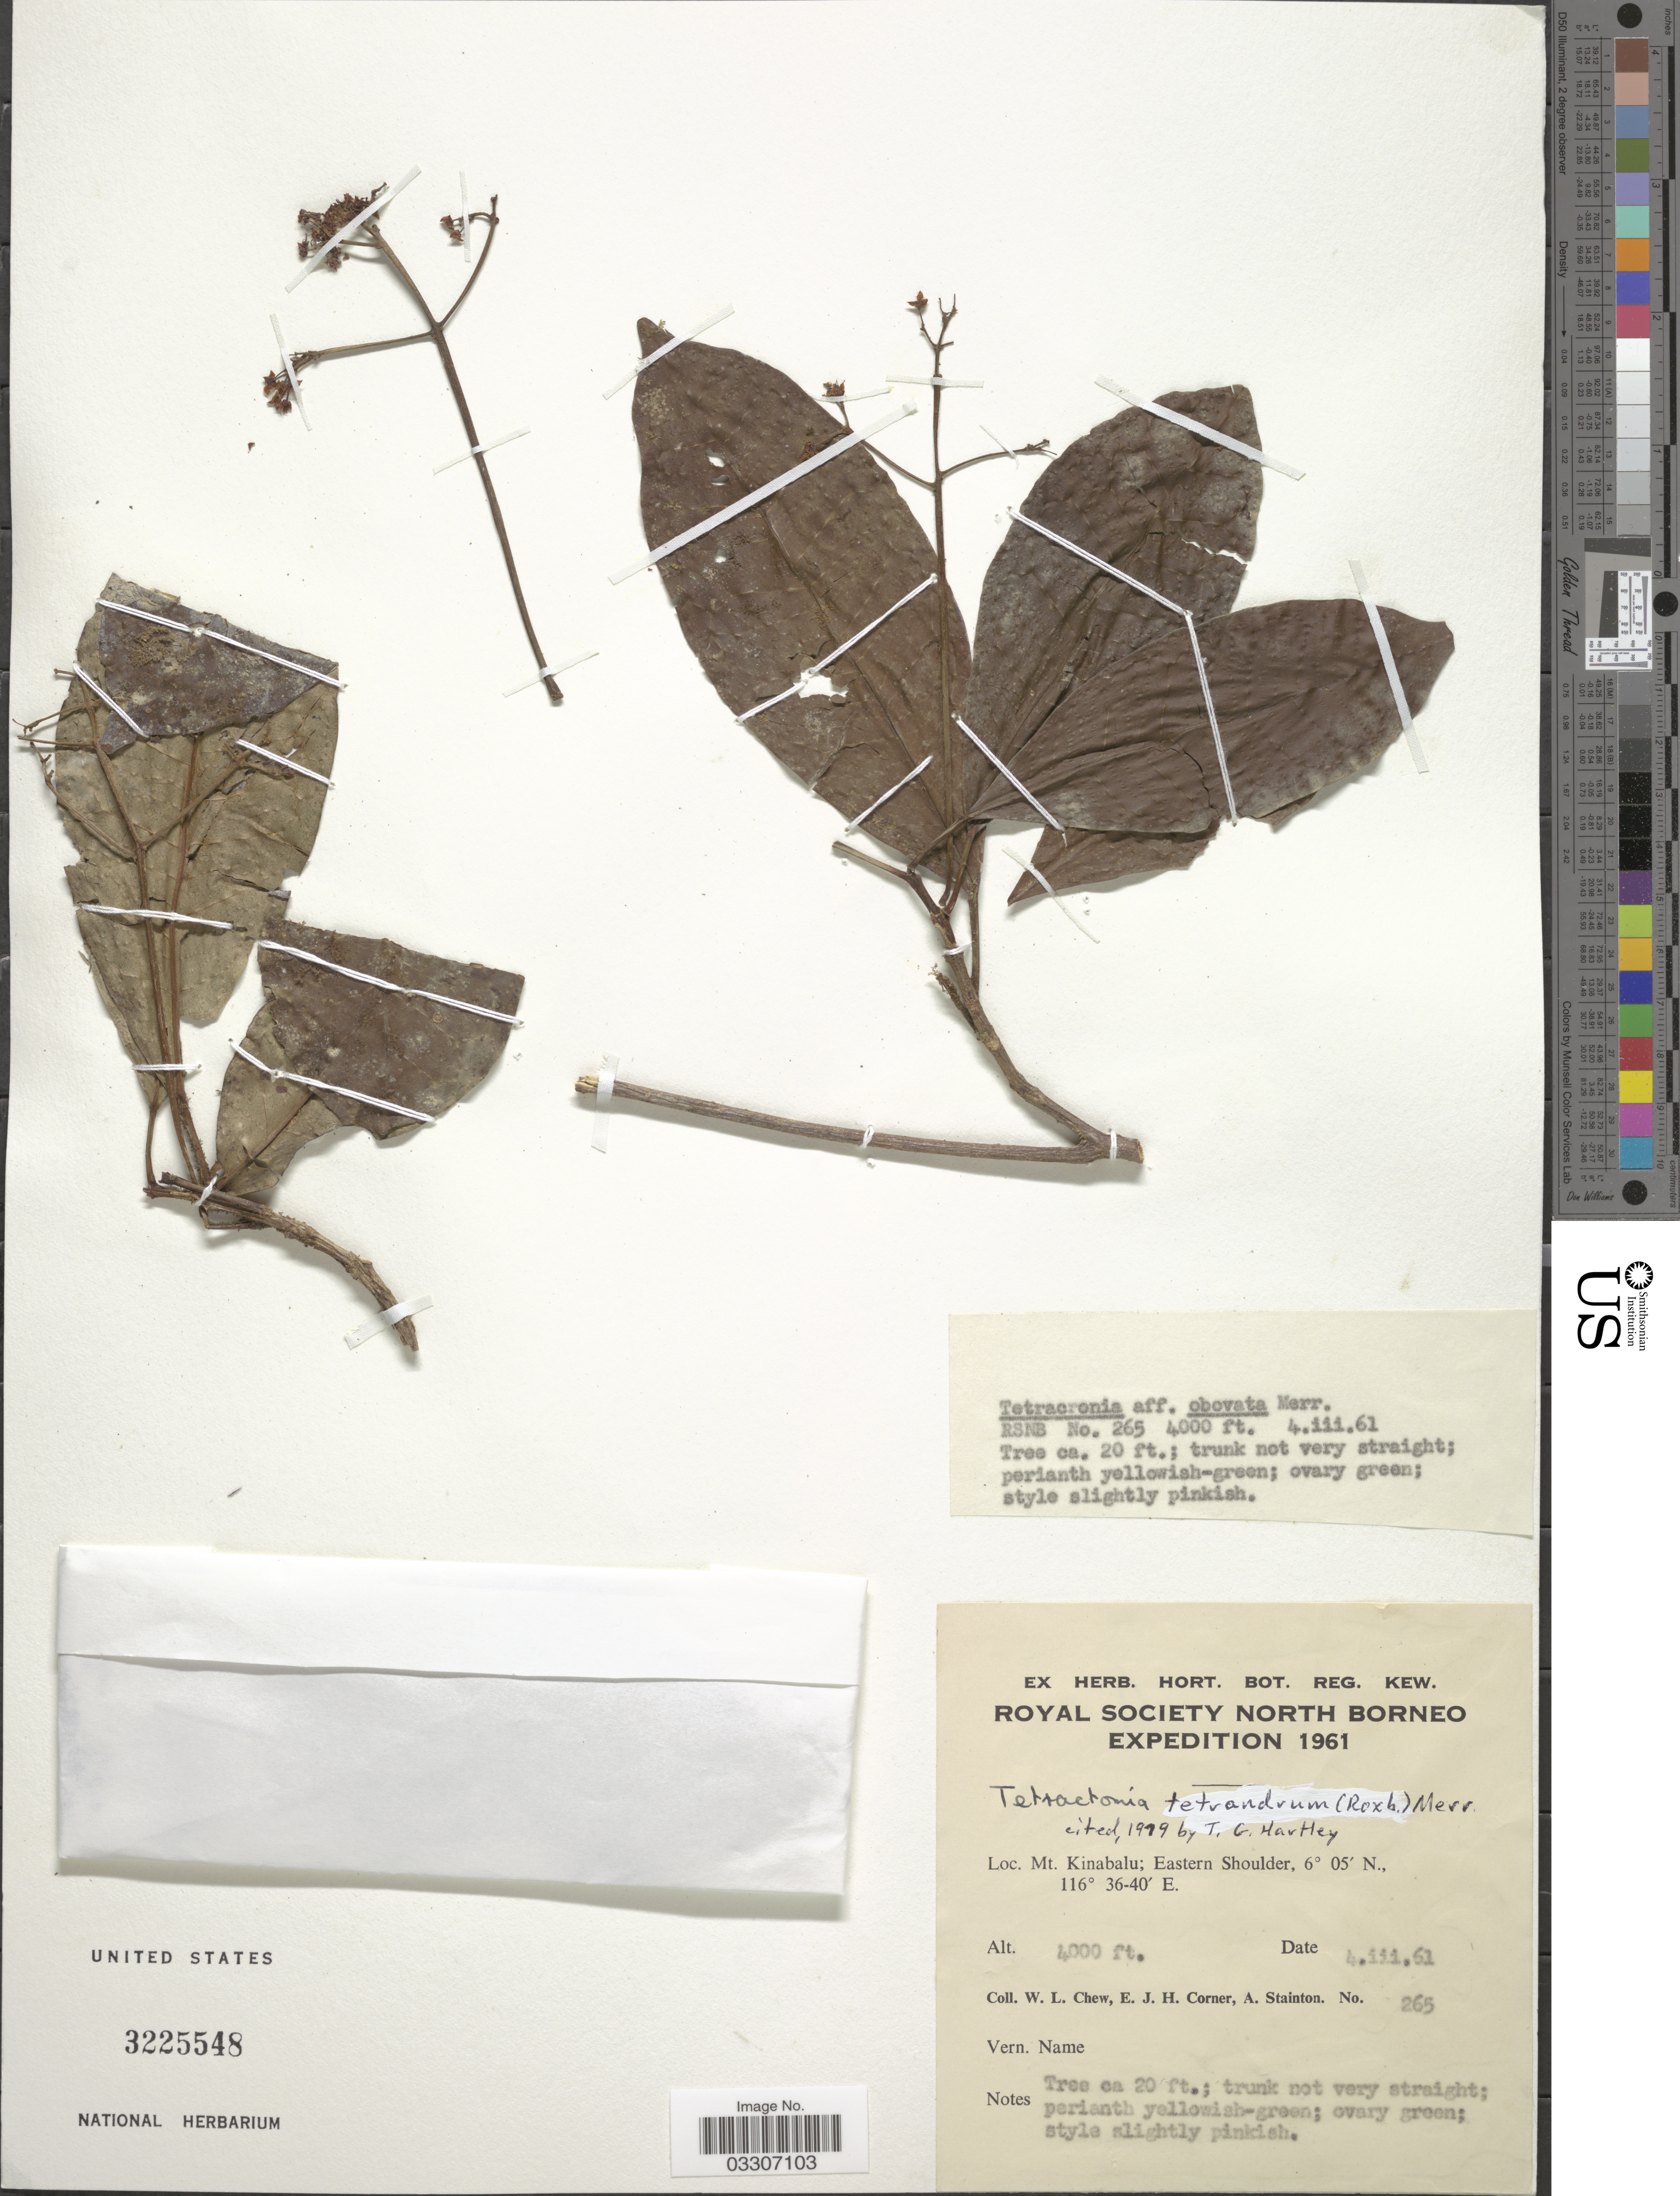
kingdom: Plantae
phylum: Tracheophyta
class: Magnoliopsida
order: Sapindales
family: Rutaceae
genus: Tetractomia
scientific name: Tetractomia tetrandra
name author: (Roxb.) Merr.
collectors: W. Chew, E. Corner & A. Stainton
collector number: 265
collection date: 1961-03-04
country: Malaysia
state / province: Sabah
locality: North Borneo. Mt. Kinabalu; Eastern Shoulder.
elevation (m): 1219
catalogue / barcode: US 3225548